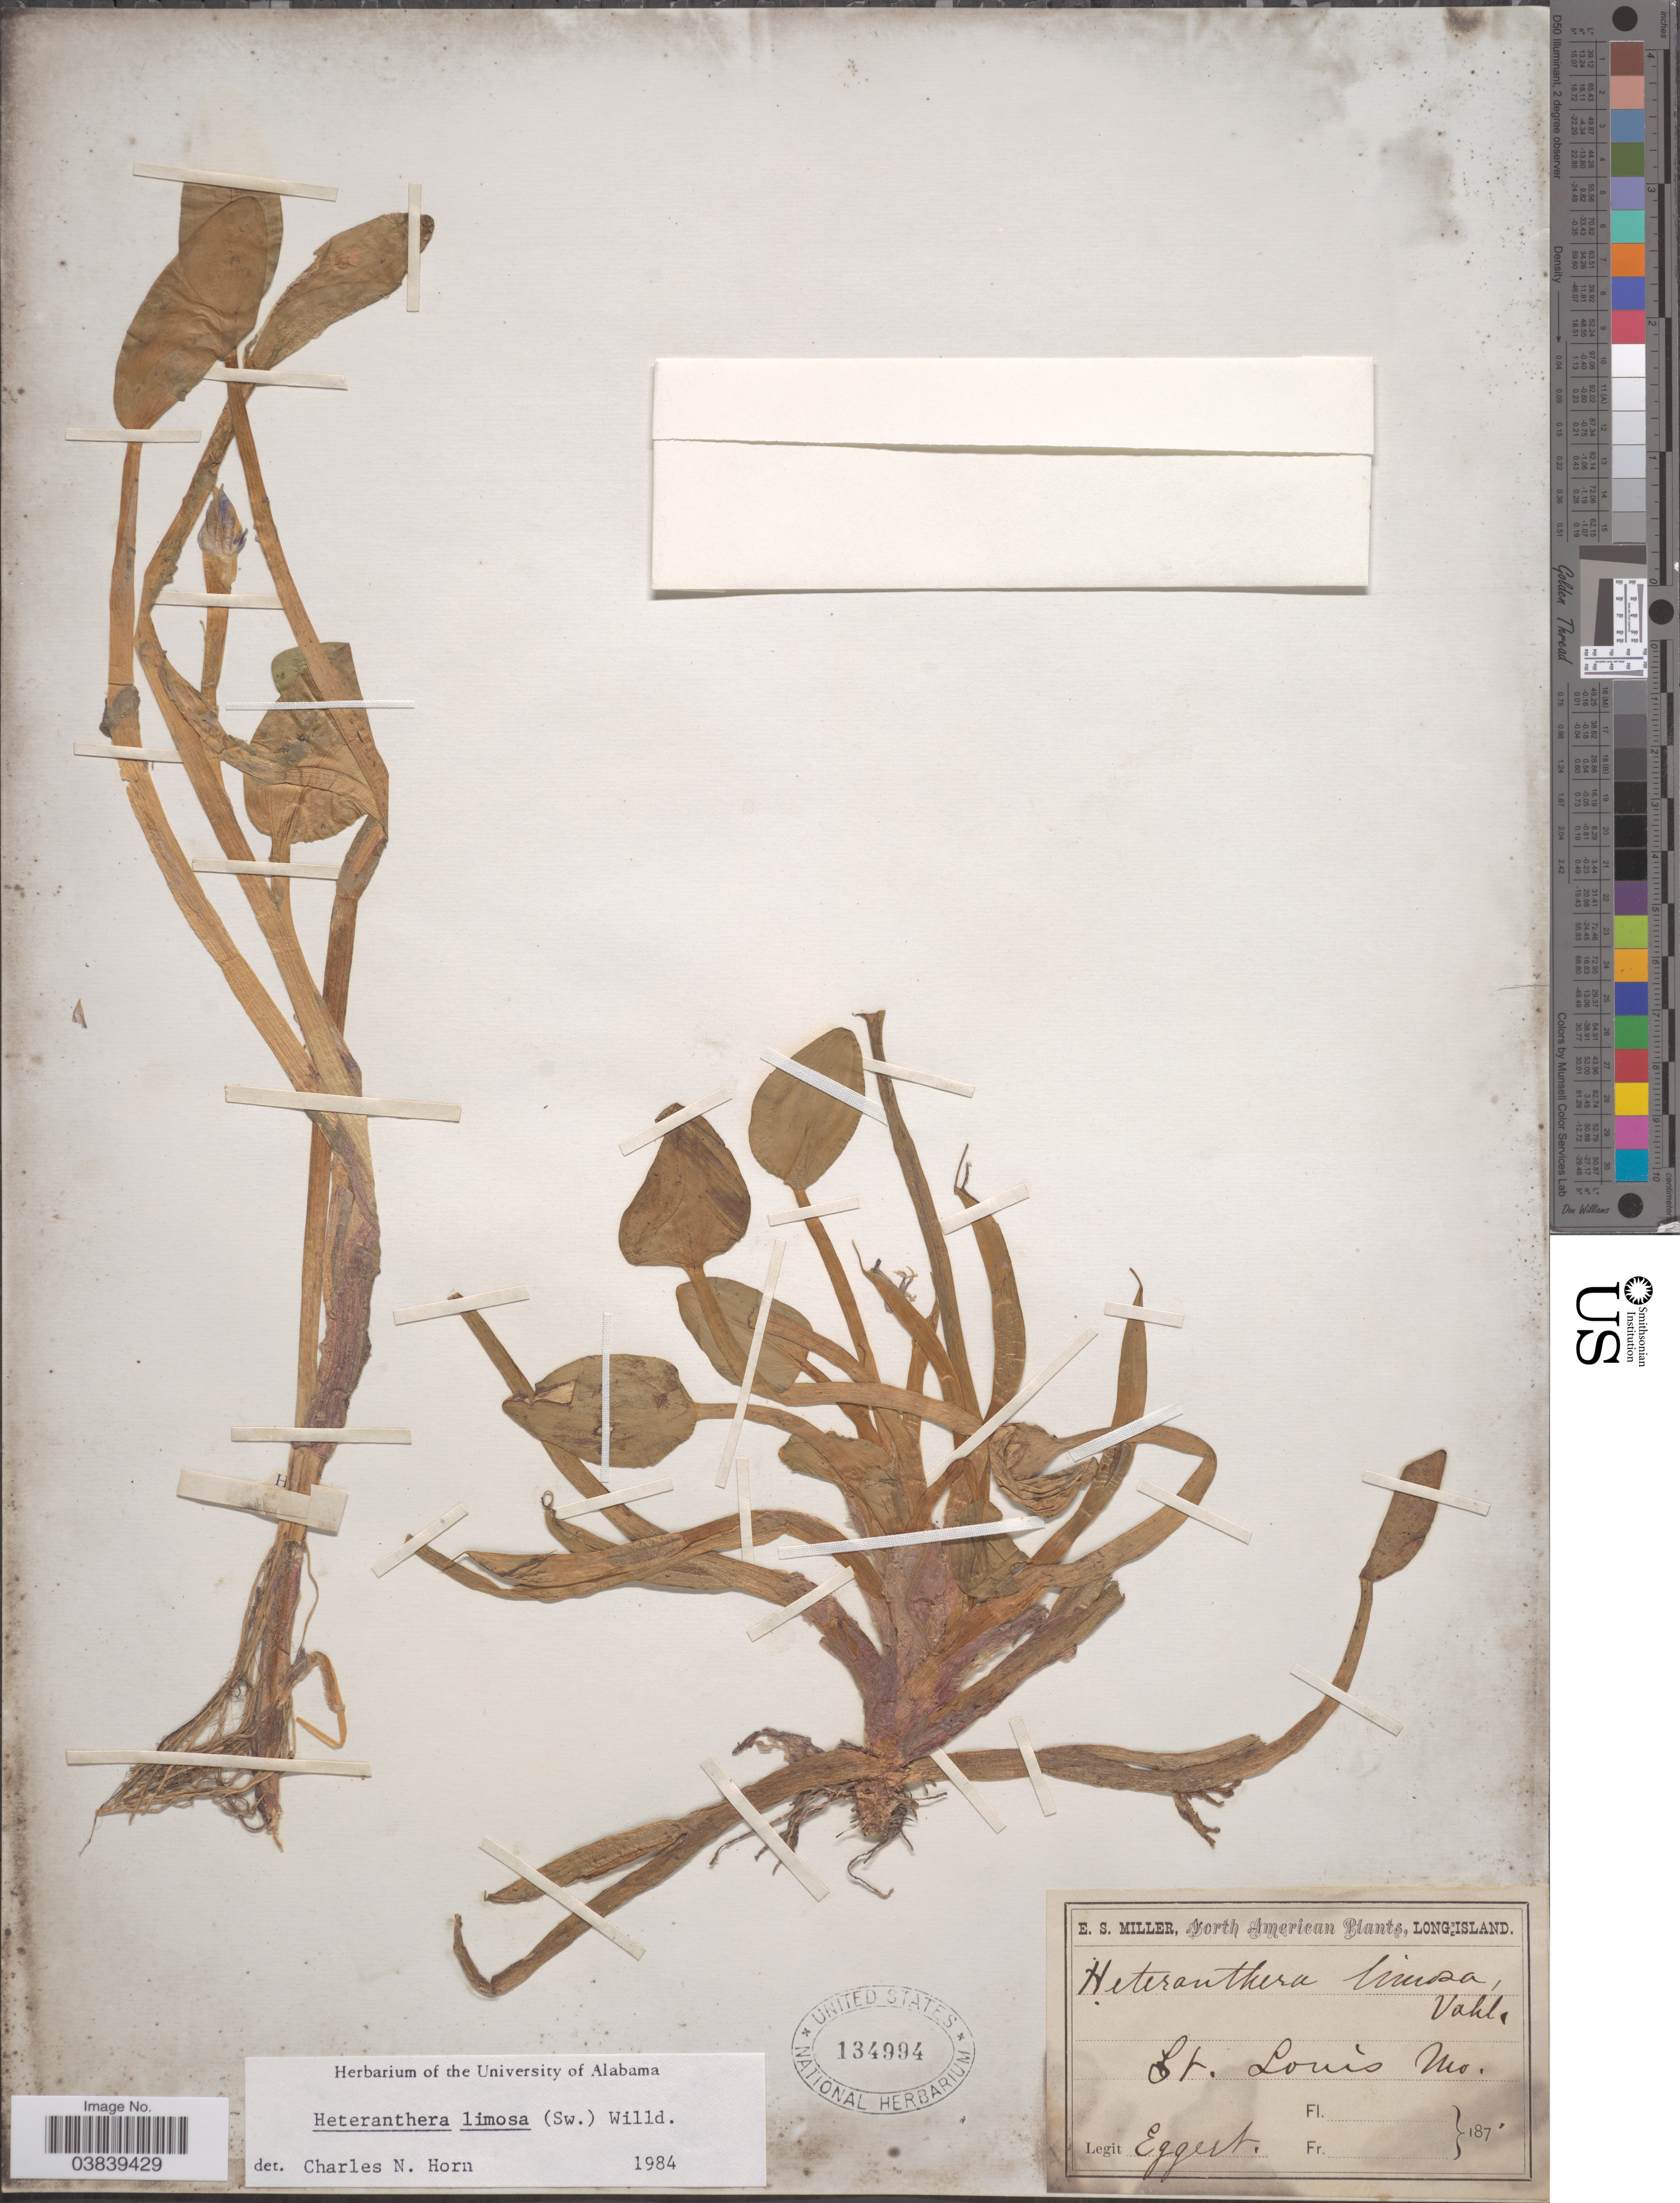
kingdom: Plantae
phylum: Tracheophyta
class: Liliopsida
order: Commelinales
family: Pontederiaceae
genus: Heteranthera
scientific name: Heteranthera limosa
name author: (Sw.) Willd.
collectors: Eggert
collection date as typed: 187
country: United States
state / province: Missouri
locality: St. Louis.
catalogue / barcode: US 134994